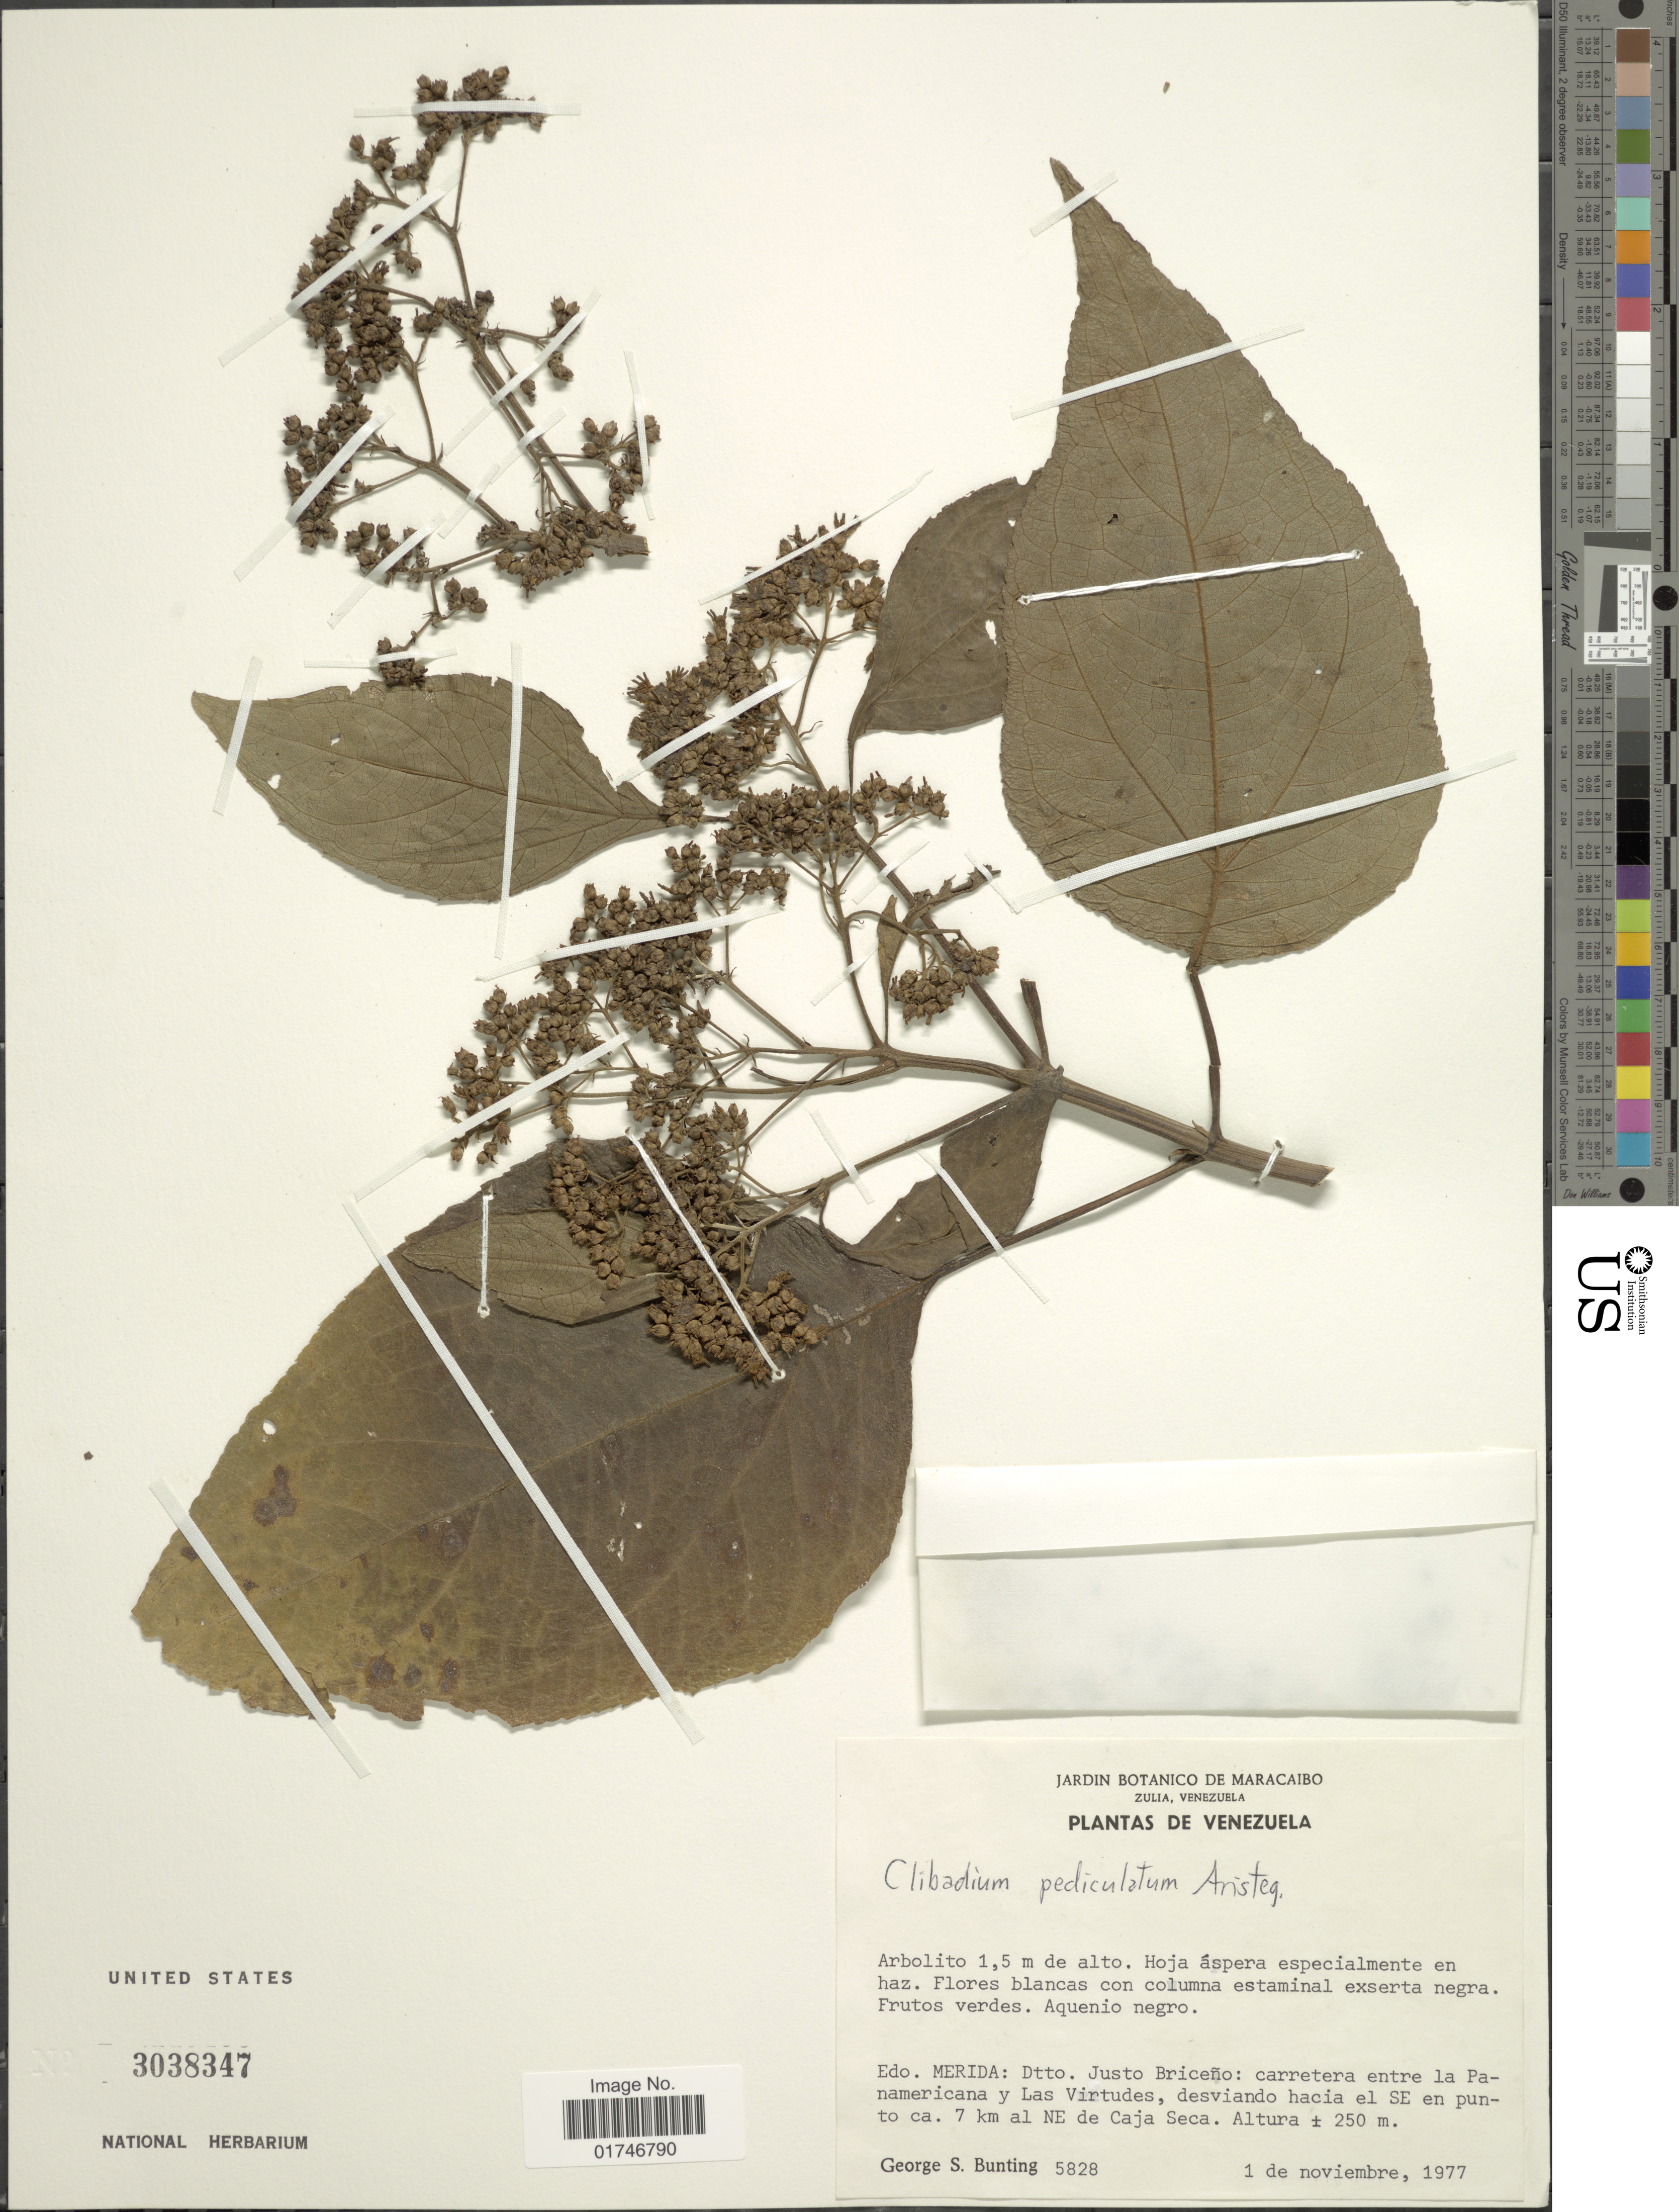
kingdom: Plantae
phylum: Tracheophyta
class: Magnoliopsida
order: Asterales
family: Asteraceae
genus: Clibadium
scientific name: Clibadium pediculatum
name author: Aristeg.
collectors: G. S. Bunting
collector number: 5828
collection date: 1977-11-01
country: Venezuela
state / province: Mérida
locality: Edo. Merida: Dtto. Justo Briceño: carretera entre la Panamericana y Las Virtudes, desviando hacia el SE en punto ca. 7 km al NE de Caja Seca.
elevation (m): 250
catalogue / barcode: US 3038347